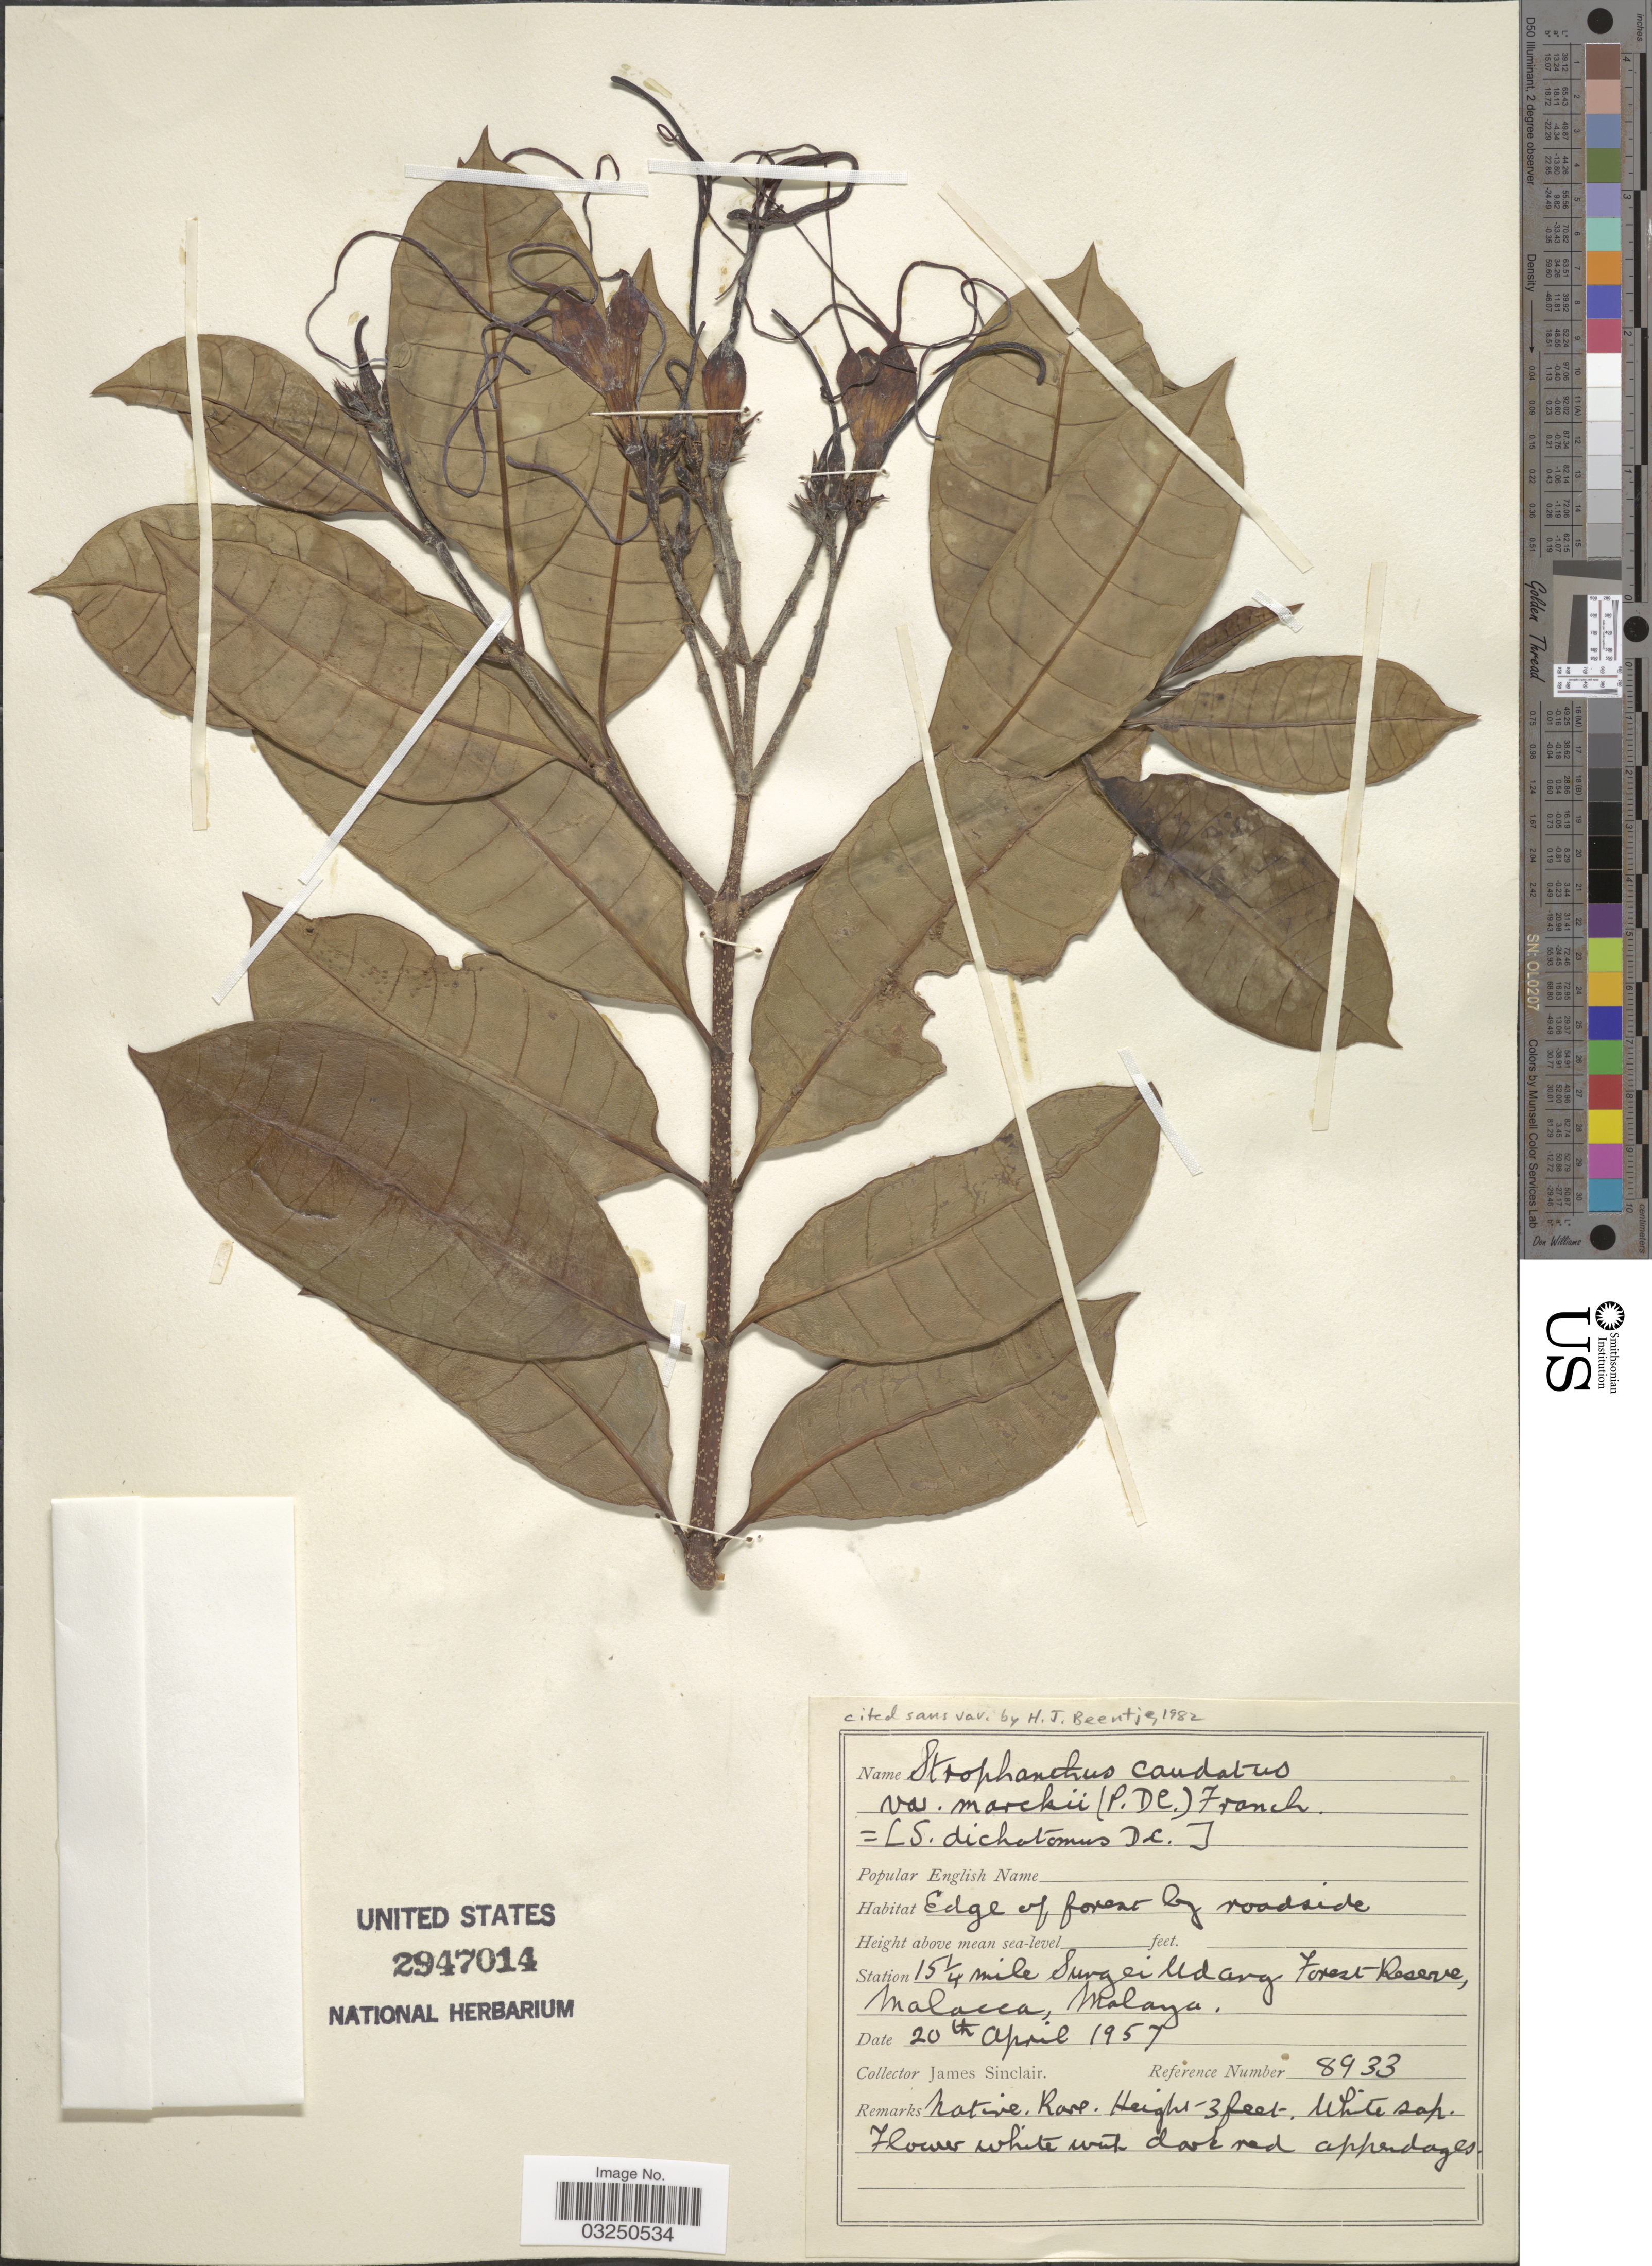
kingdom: Plantae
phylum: Tracheophyta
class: Magnoliopsida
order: Gentianales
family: Apocynaceae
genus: Strophanthus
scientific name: Strophanthus caudatus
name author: (L.) Kurz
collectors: J. Sinclair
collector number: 8933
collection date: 1957-04-20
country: Malaysia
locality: Station 15¼ mile Sungei Udang Forest Reserve, Malacca, Malaya.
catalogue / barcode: US 2947014